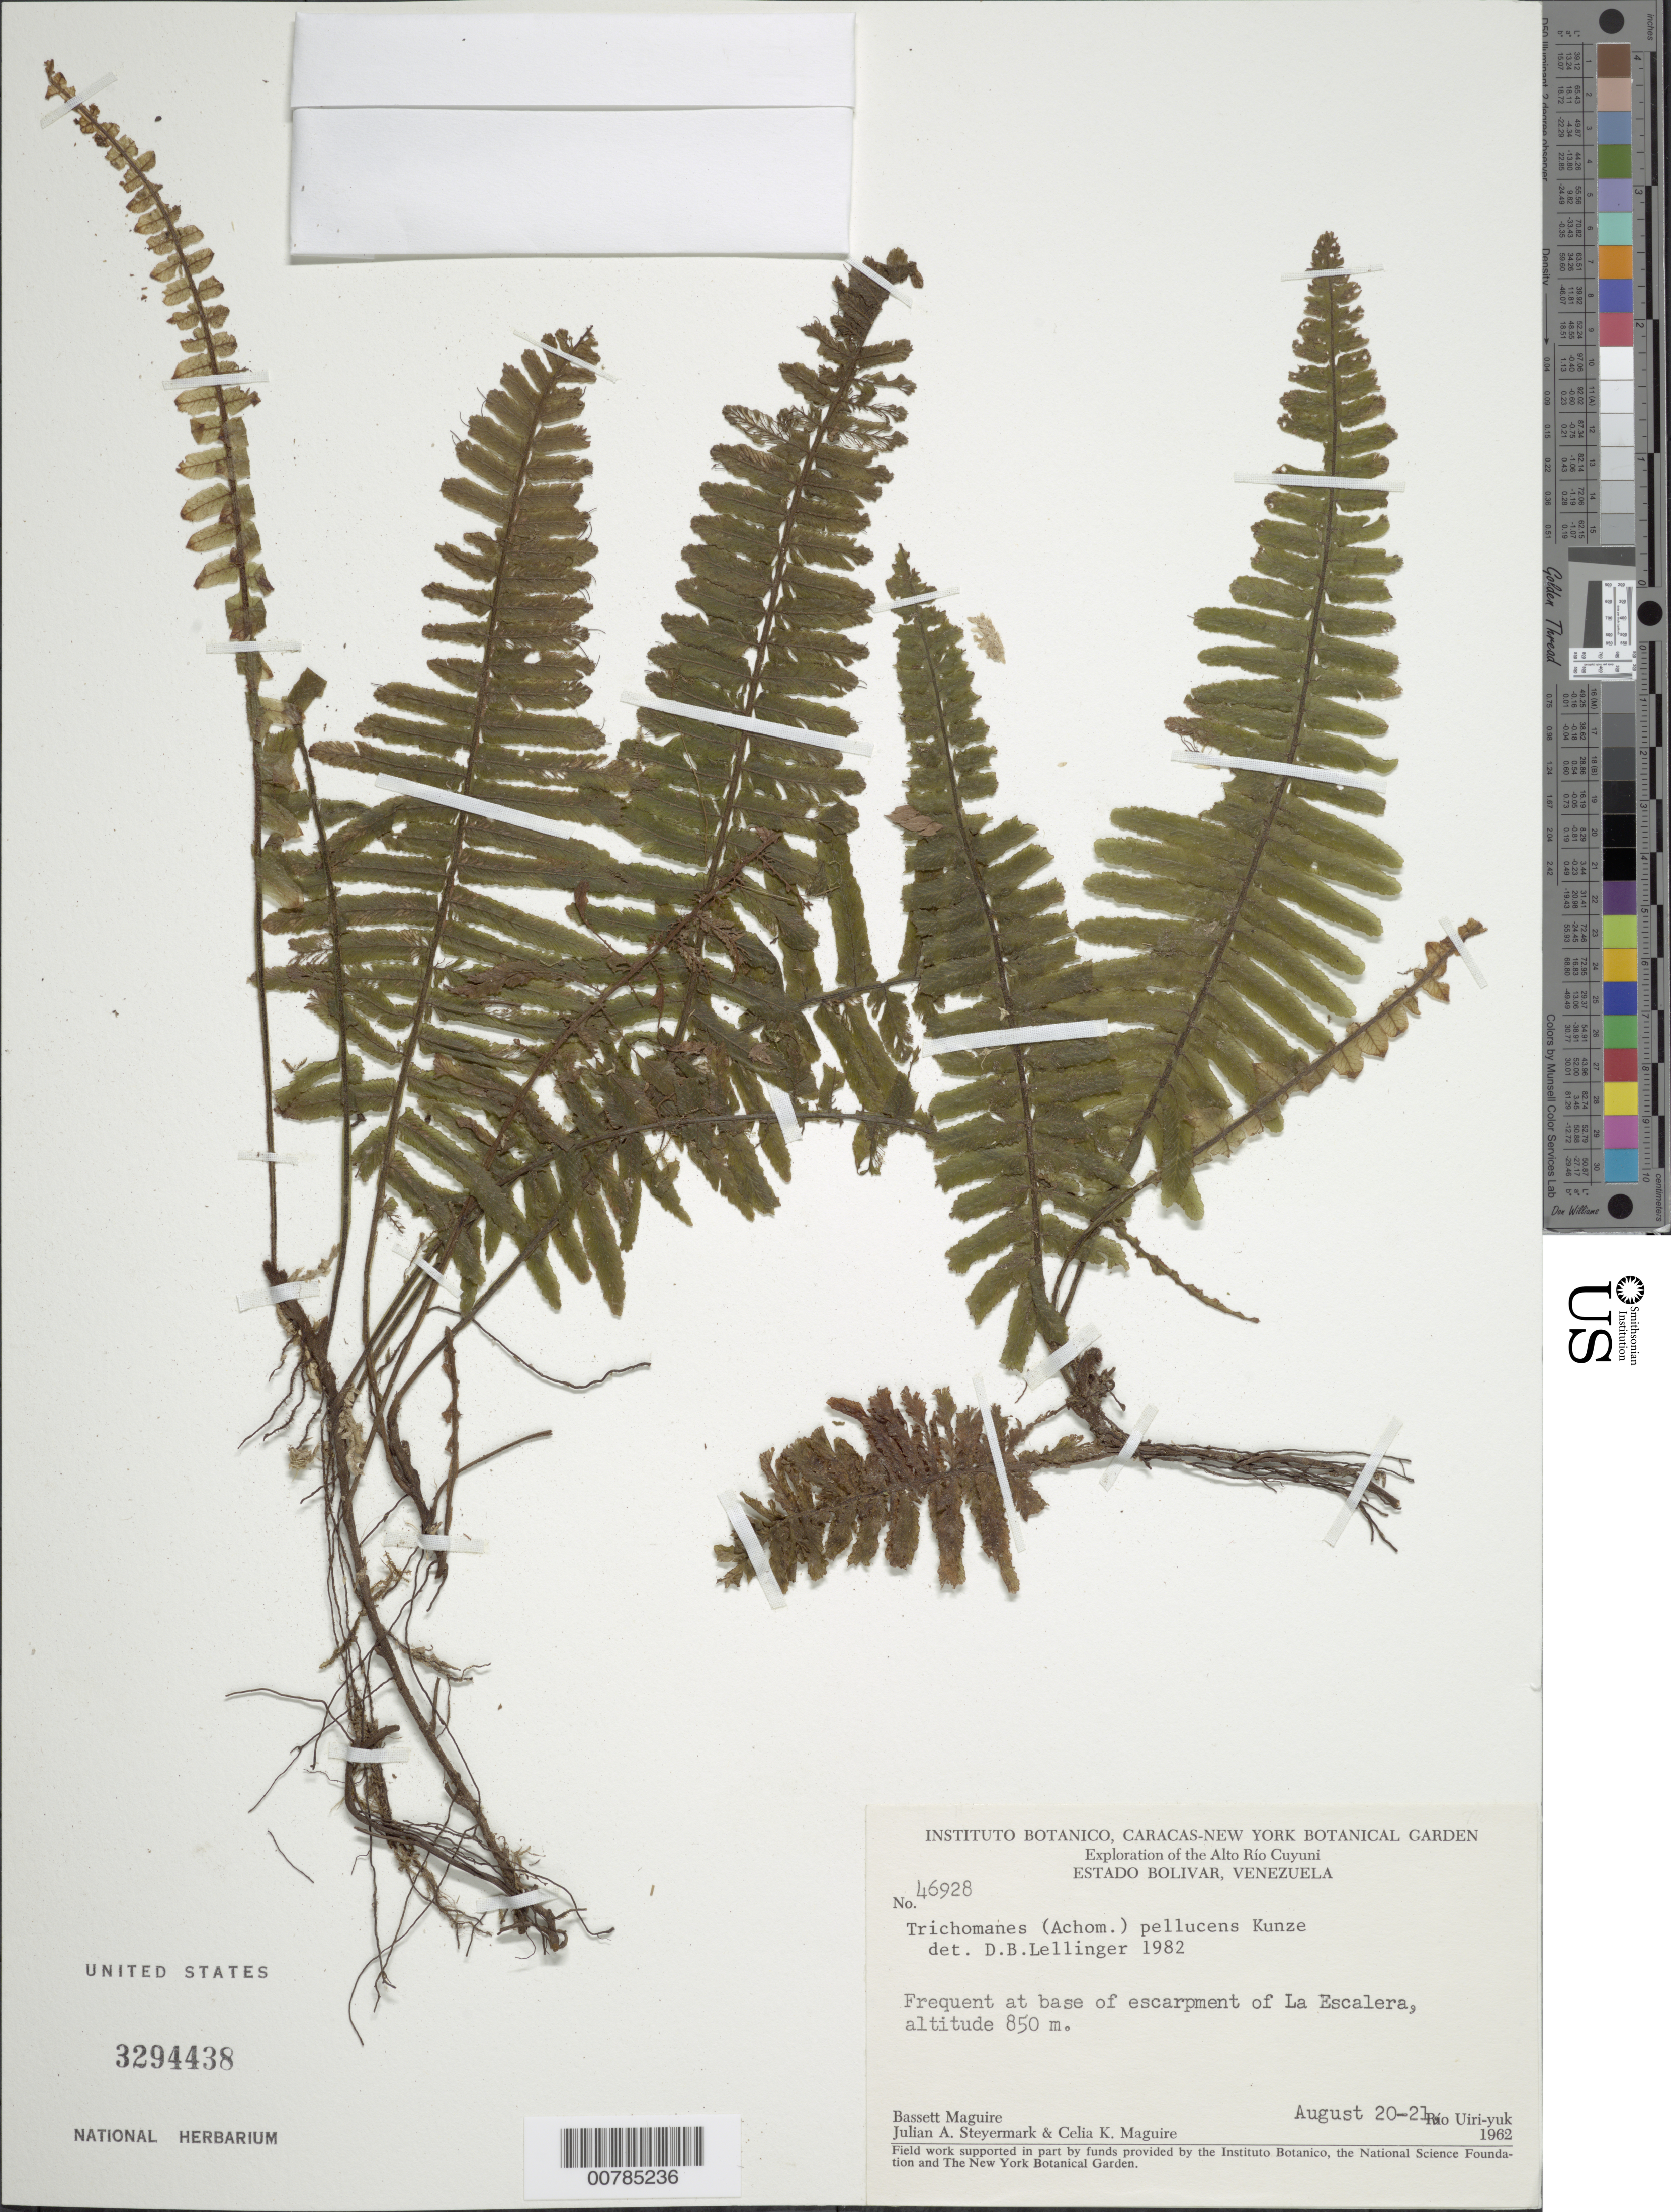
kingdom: Plantae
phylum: Tracheophyta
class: Polypodiopsida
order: Hymenophyllales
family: Hymenophyllaceae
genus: Trichomanes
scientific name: Trichomanes pellucens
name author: Kunze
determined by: Lellinger, David B., (BOT), Smithsonian Institution - National Museum of Natural History (UNITED STATES)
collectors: B. Maguire, C. K. Maguire & J. Steyermark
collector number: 46928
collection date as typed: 20-Aug-62 to 21-Aug-62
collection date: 1962-08-20/1962-08-21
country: Venezuela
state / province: Bolívar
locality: Alto Río Cuyuni, Río Uiri-yuk, La Escalera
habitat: Base of escarpment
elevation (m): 850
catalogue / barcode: US 3294438